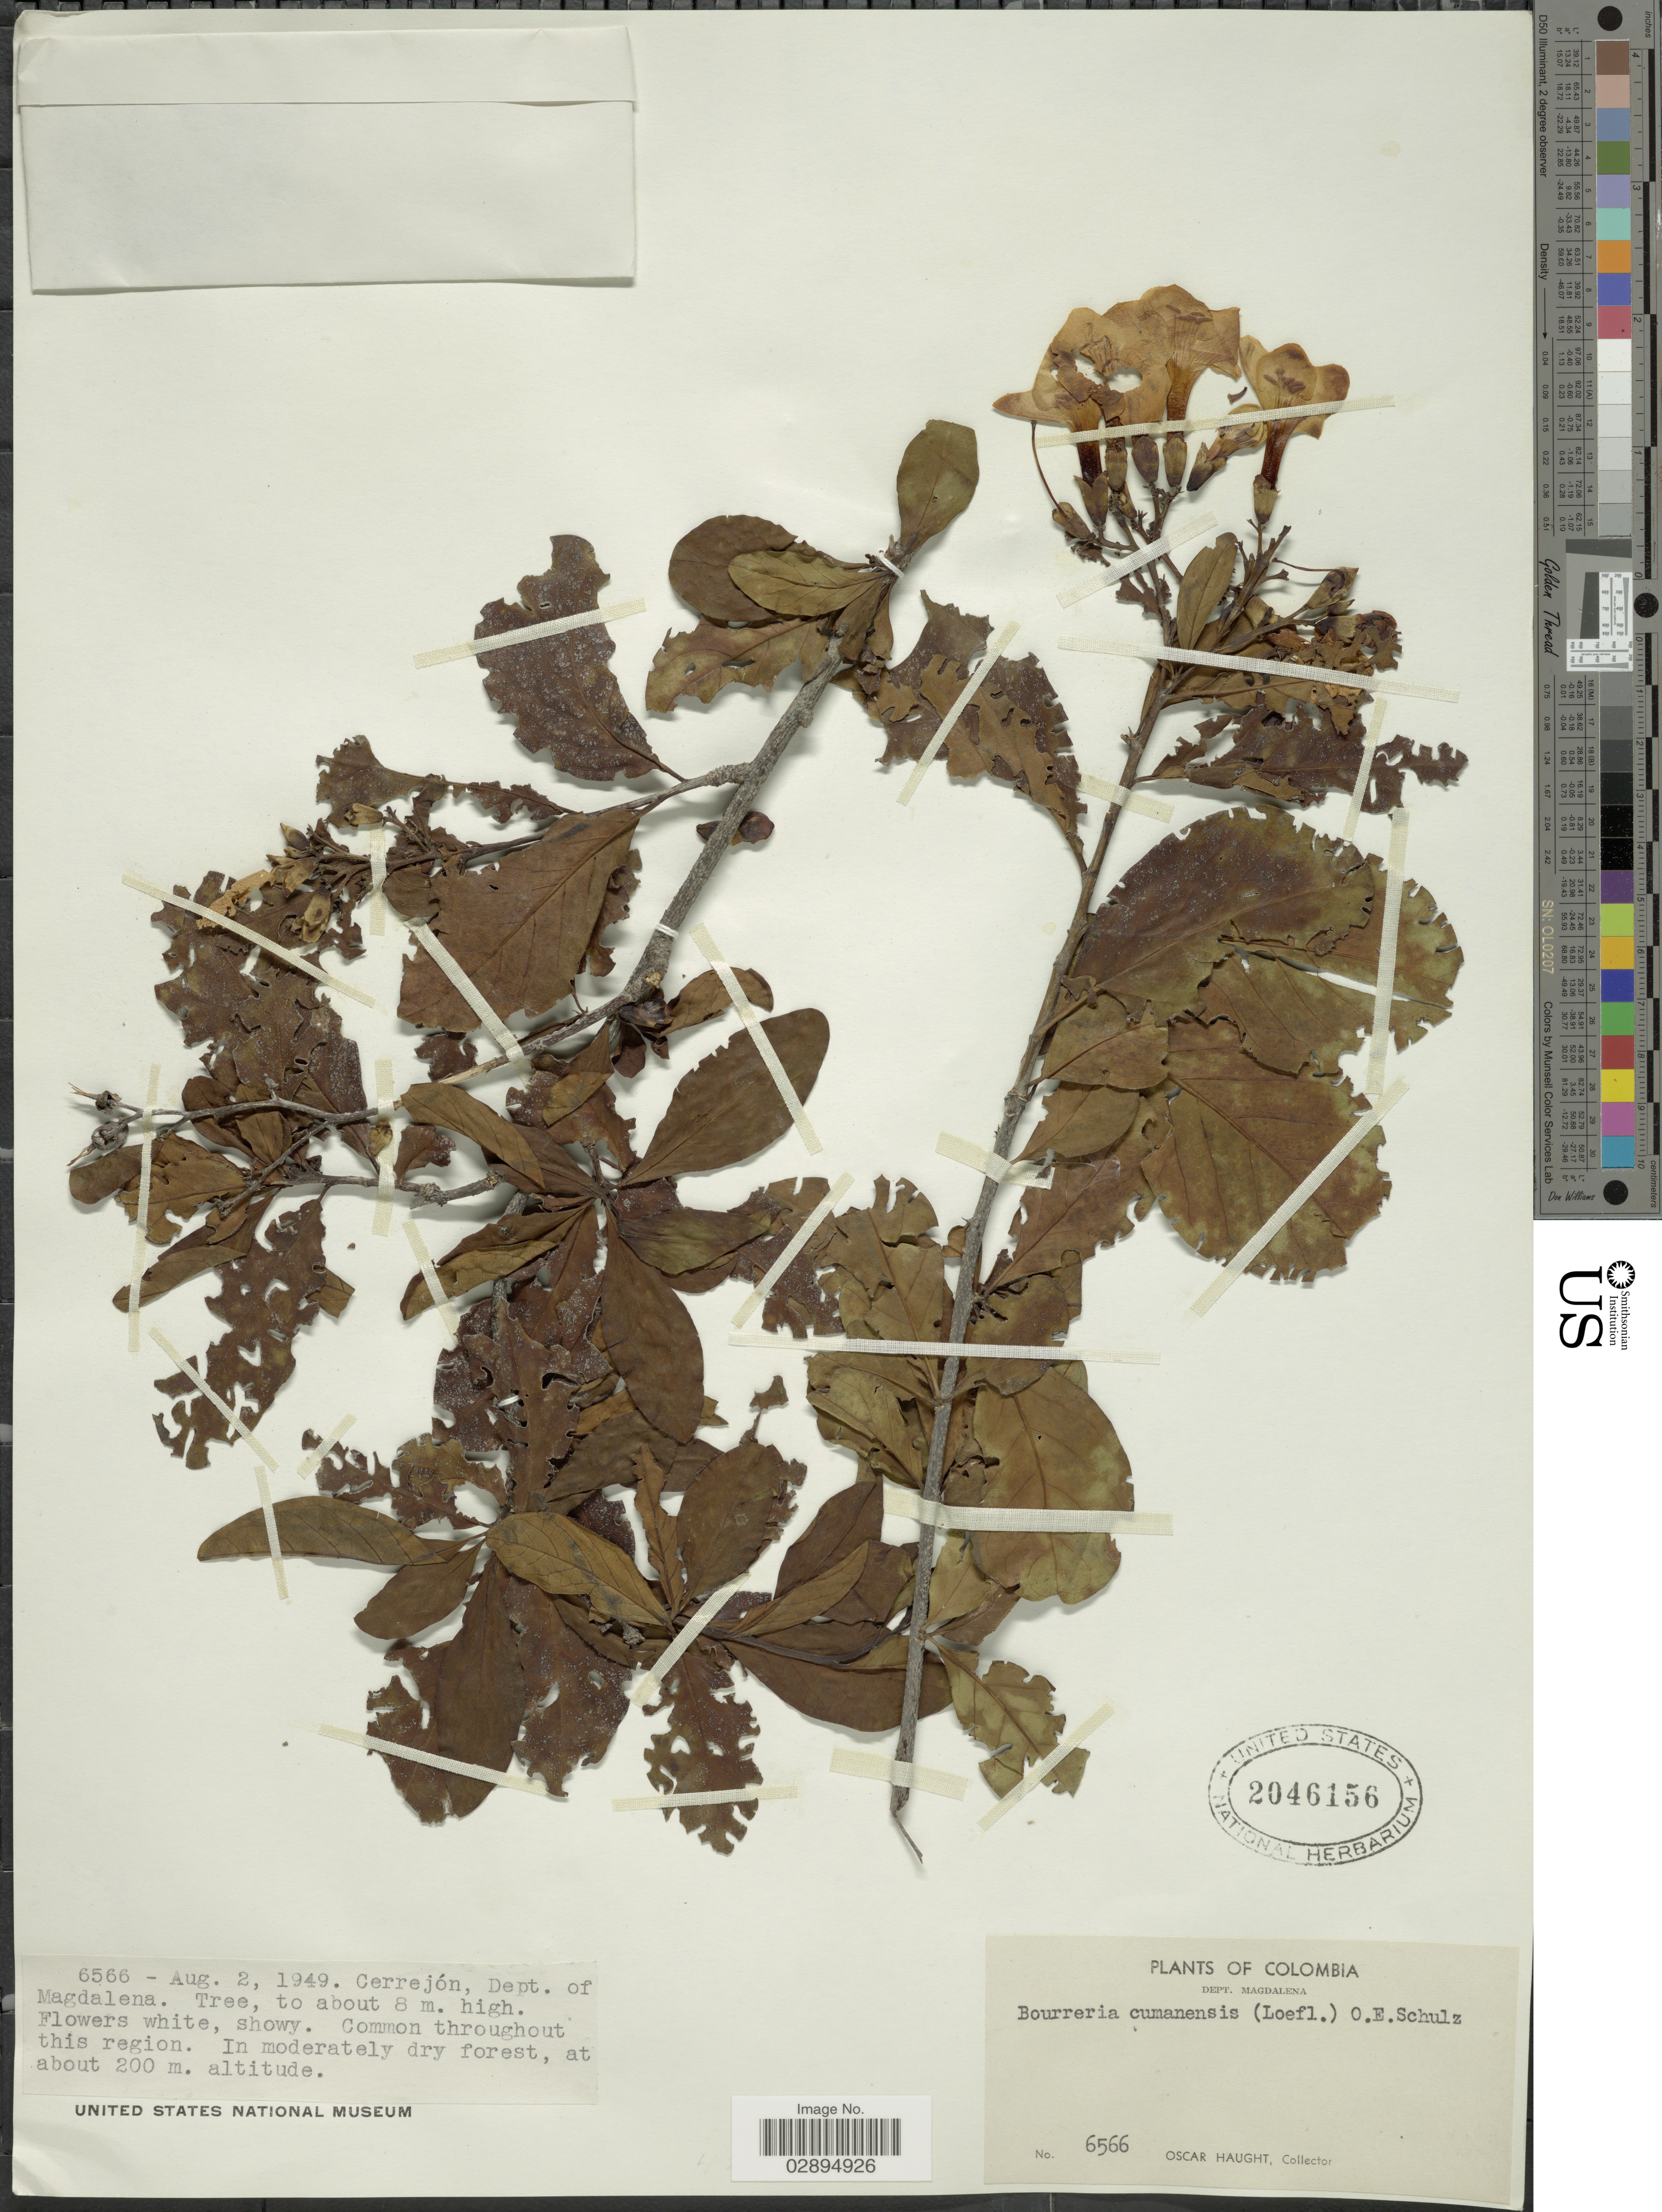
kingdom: Plantae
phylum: Tracheophyta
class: Magnoliopsida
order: Boraginales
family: Ehretiaceae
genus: Bourreria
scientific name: Bourreria exsucca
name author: (L.) Jacq.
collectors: O. L. Haught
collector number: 6566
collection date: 1949-08-02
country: Colombia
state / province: Magdalena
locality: Cerrejón, Dept. of Magdalena.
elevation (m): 200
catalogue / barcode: US 2046156